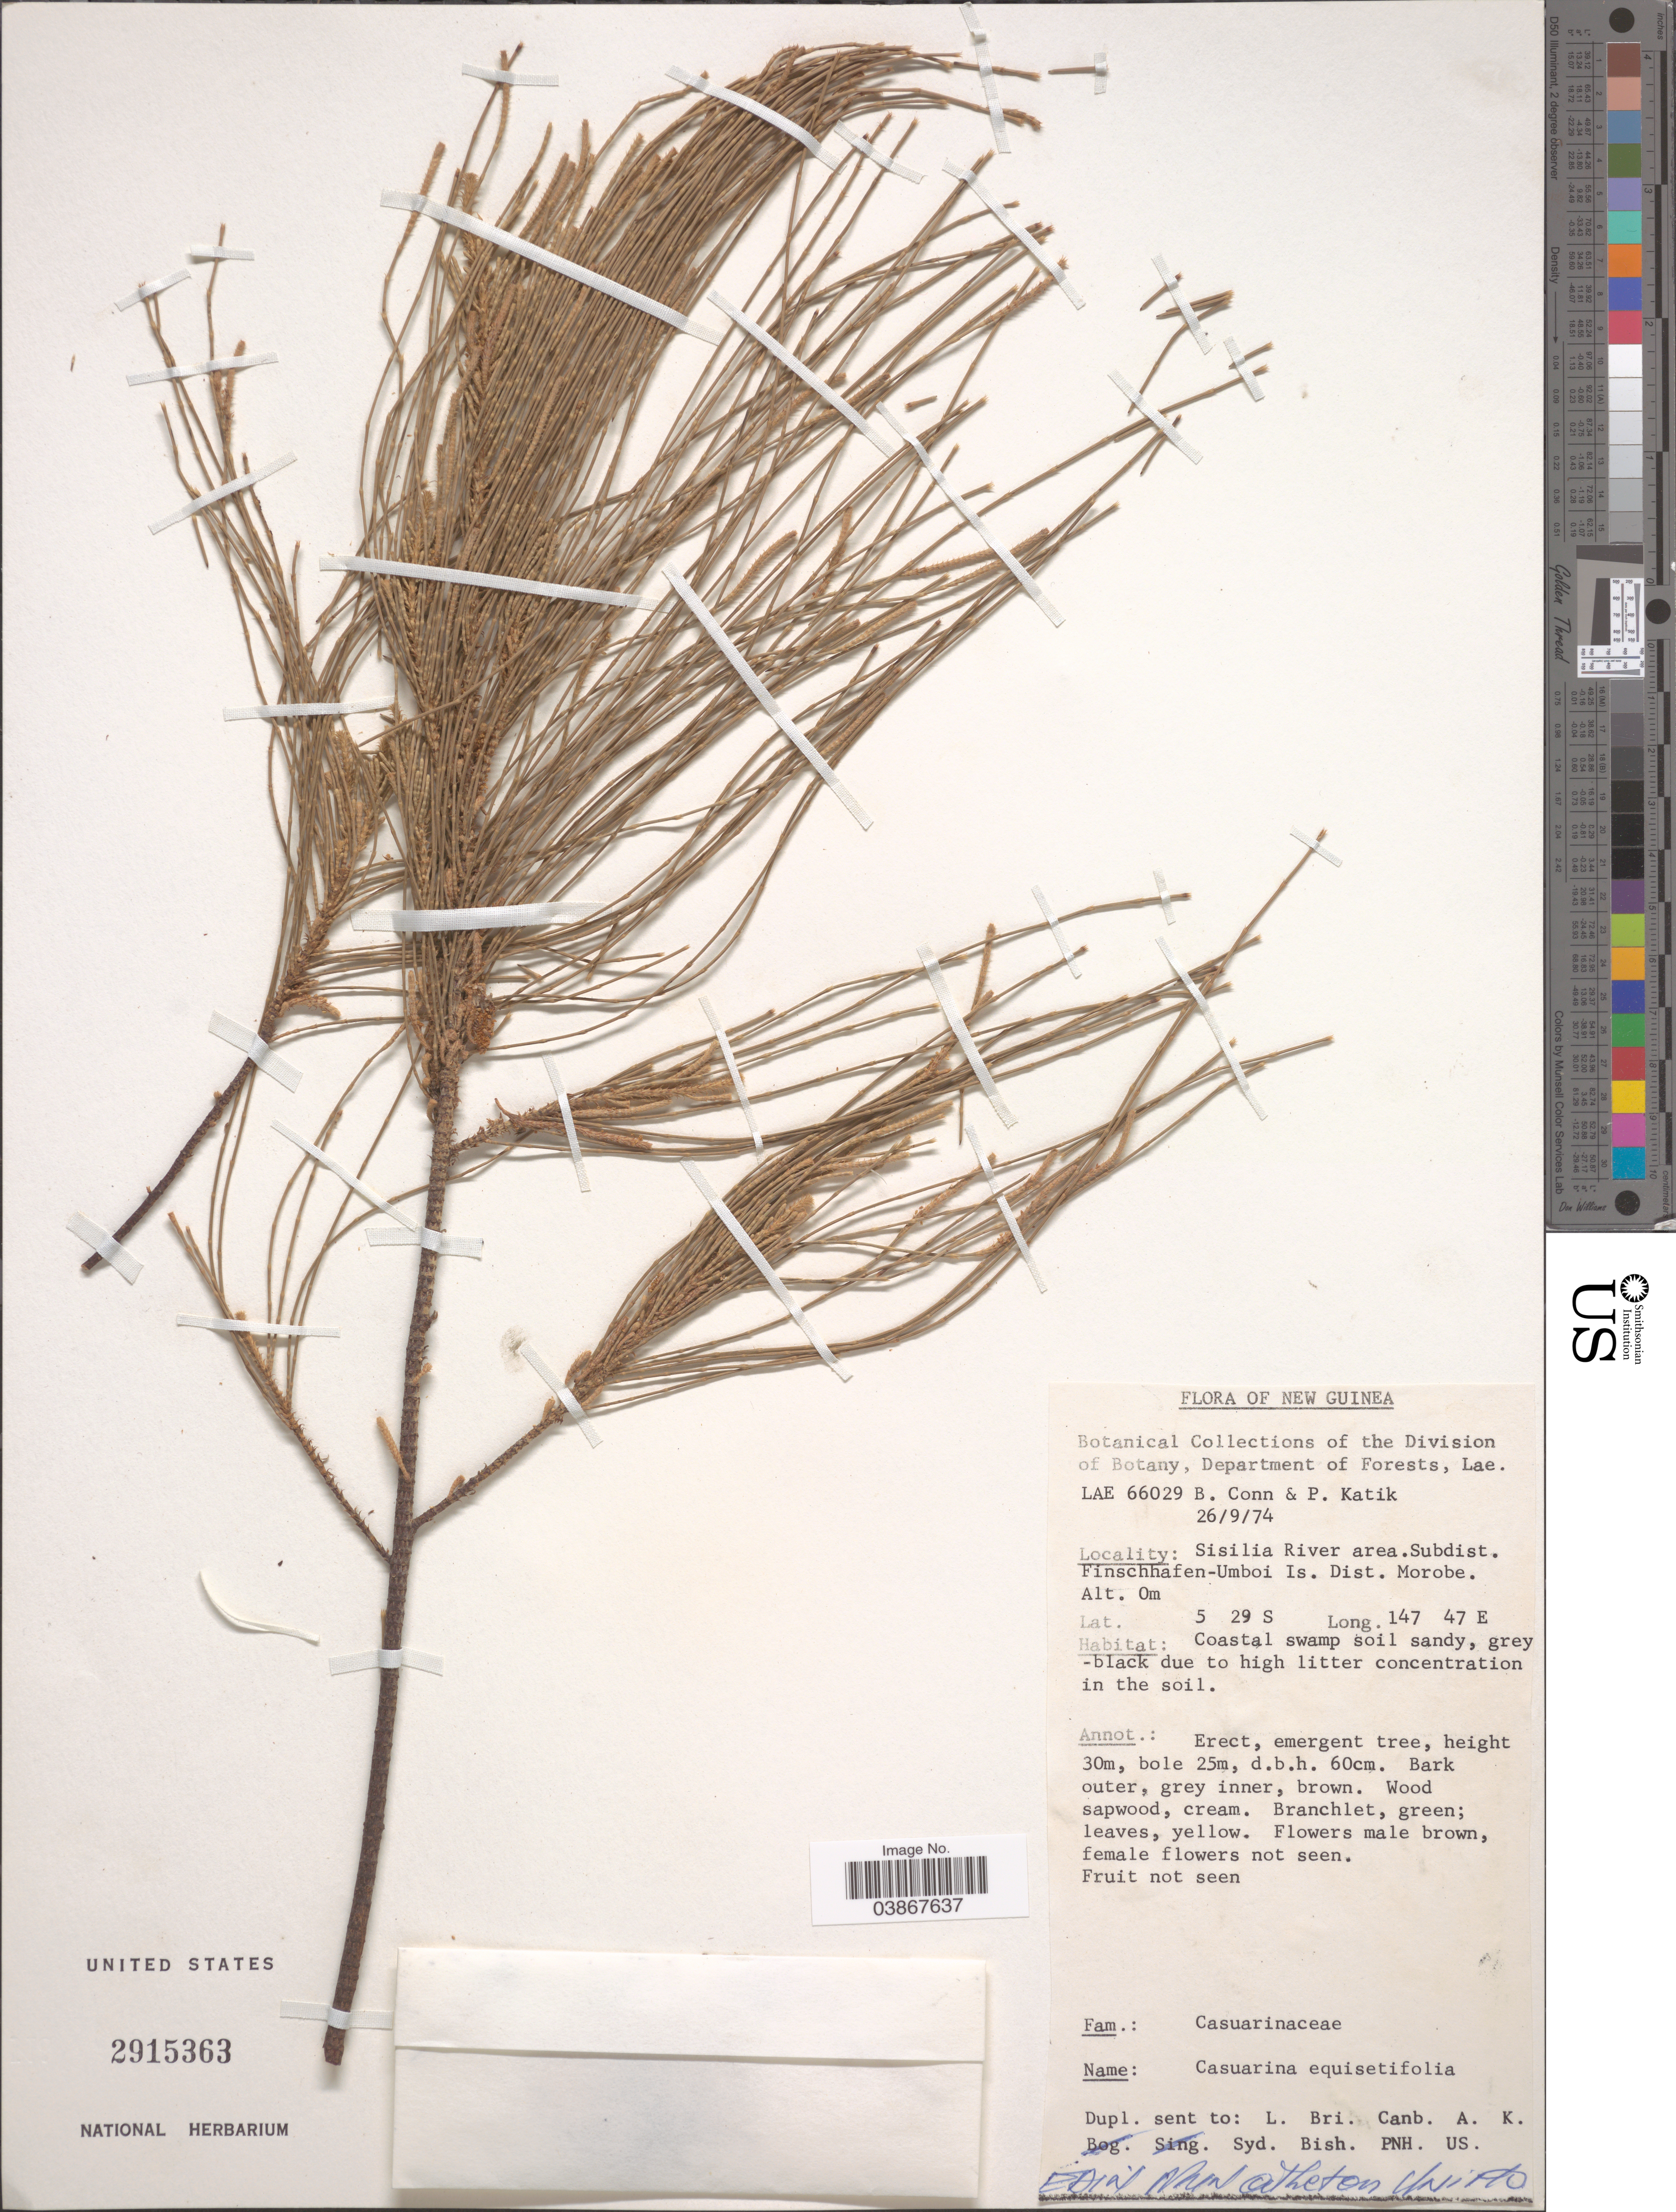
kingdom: Plantae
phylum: Tracheophyta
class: Magnoliopsida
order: Fagales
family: Casuarinaceae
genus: Casuarina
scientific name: Casuarina equisetifolia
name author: L.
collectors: B. Conn & P. Katik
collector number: LAE 66029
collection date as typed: Transcribed d/m/y: 26/9/74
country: Papua New Guinea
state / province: Morobe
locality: New Guinea. Sisilia River area,Subdist. Finschhafen-Umboi Is. Dist. Morobe.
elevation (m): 0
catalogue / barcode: US 2915363